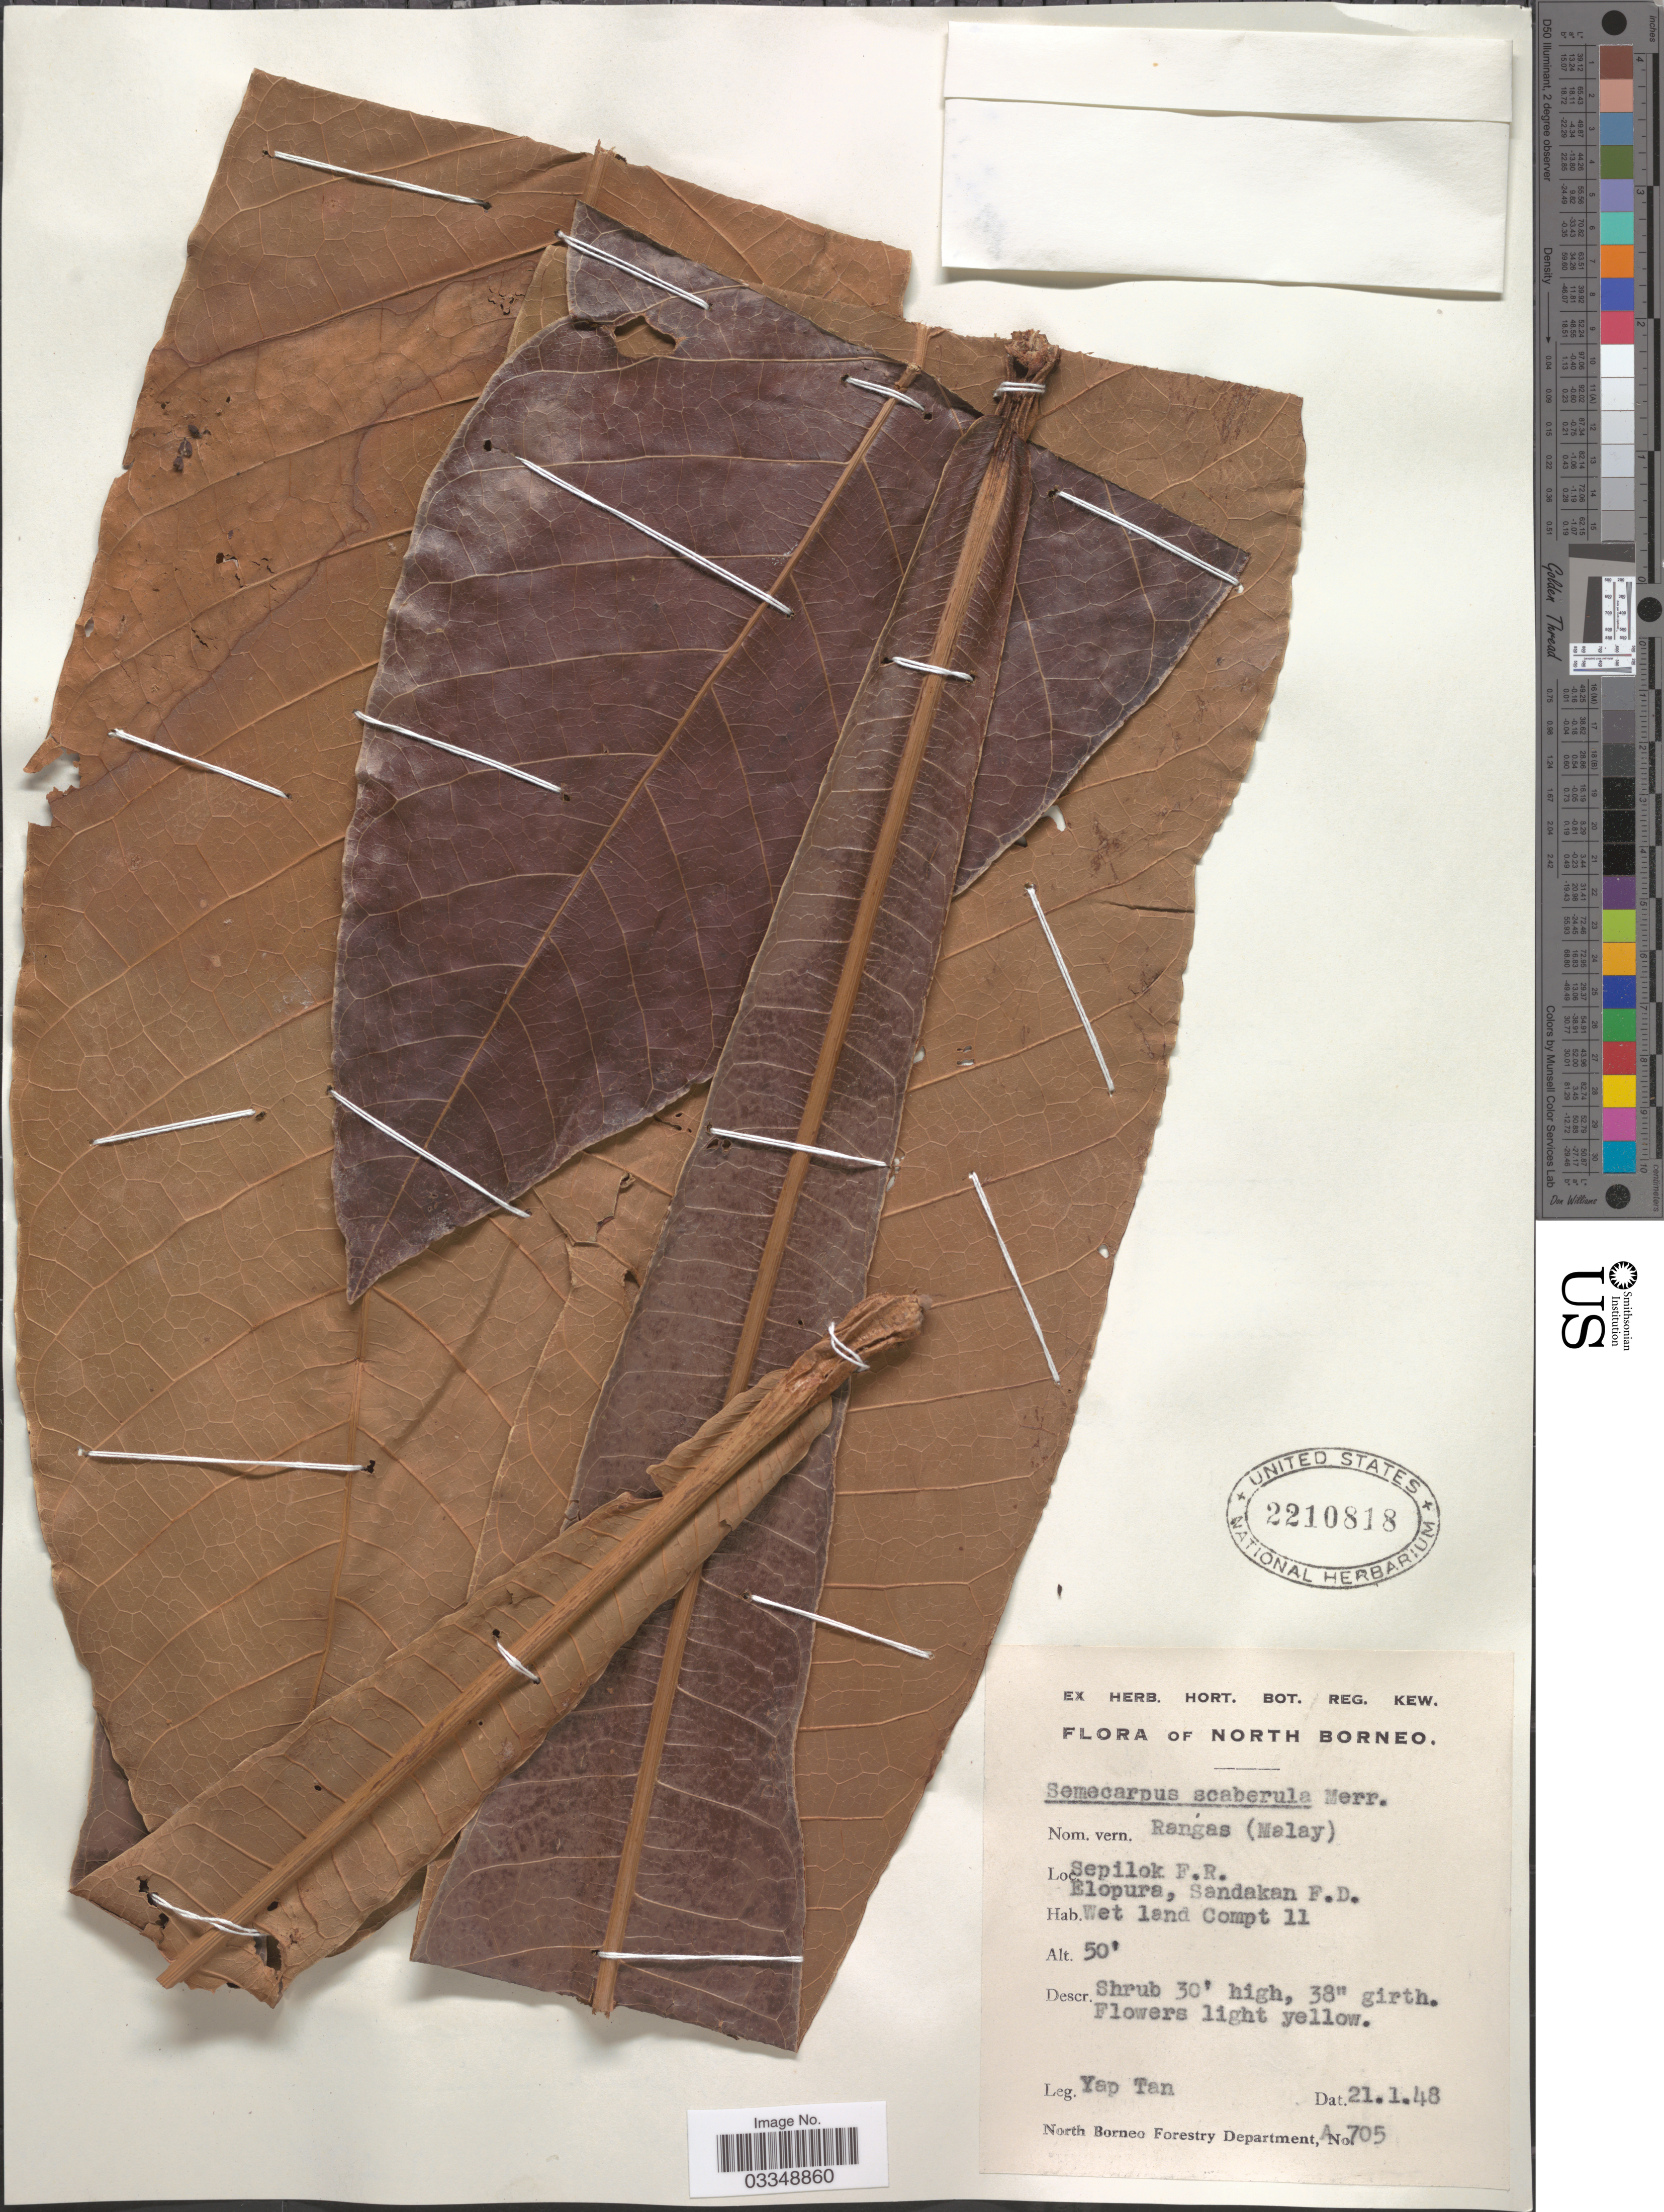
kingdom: Plantae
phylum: Tracheophyta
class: Magnoliopsida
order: Sapindales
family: Anacardiaceae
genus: Semecarpus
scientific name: Semecarpus bunburyanus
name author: Gibbs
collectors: Y. Tan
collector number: A 705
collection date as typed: Transcribed d/m/y: 21/1/48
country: Malaysia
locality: North Borneo. Sepilok F.R. Elopura, Sandakan F.D. Wet land Compt 11.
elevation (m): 15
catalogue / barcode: US 2210818